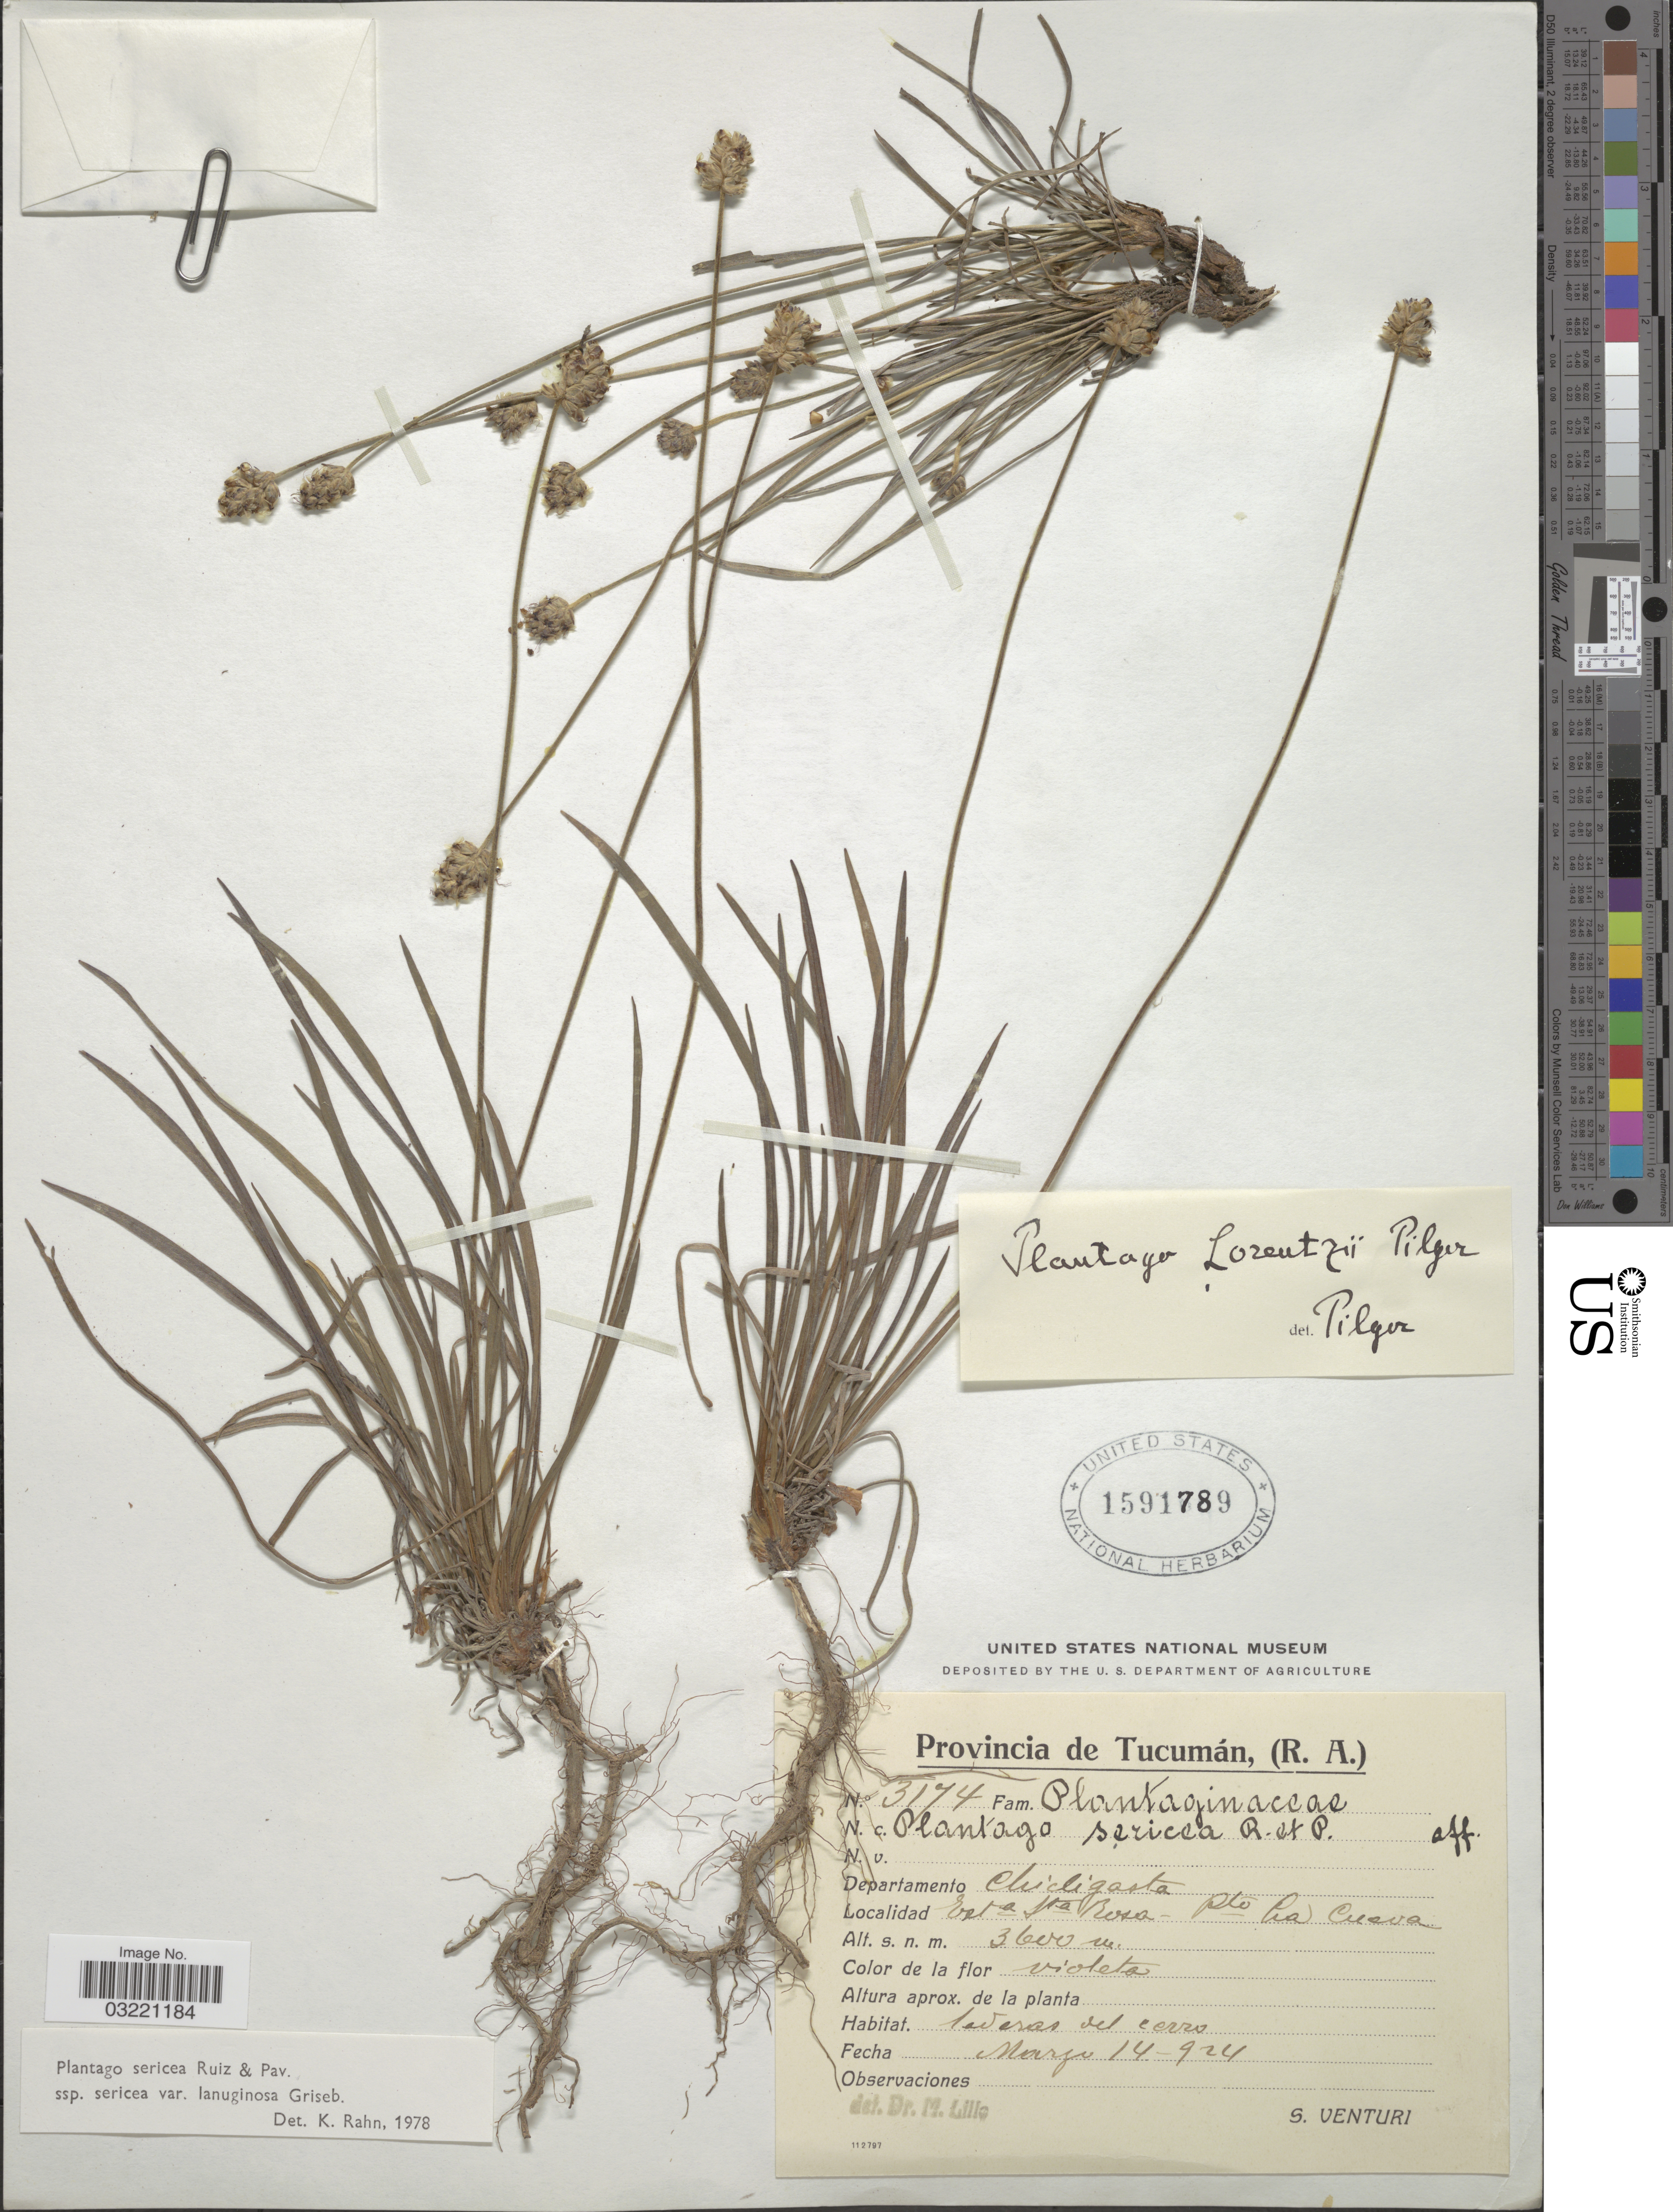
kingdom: Plantae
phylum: Tracheophyta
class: Magnoliopsida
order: Lamiales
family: Plantaginaceae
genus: Plantago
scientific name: Plantago sericea var. lanuginosa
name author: Griseb.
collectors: S. Venturi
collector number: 3174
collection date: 1924-03-14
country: Argentina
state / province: Tucuman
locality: Departamento Chicligasta. Esta Sta Rosa - Pto La Cueva.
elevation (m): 3600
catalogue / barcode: US 1591789